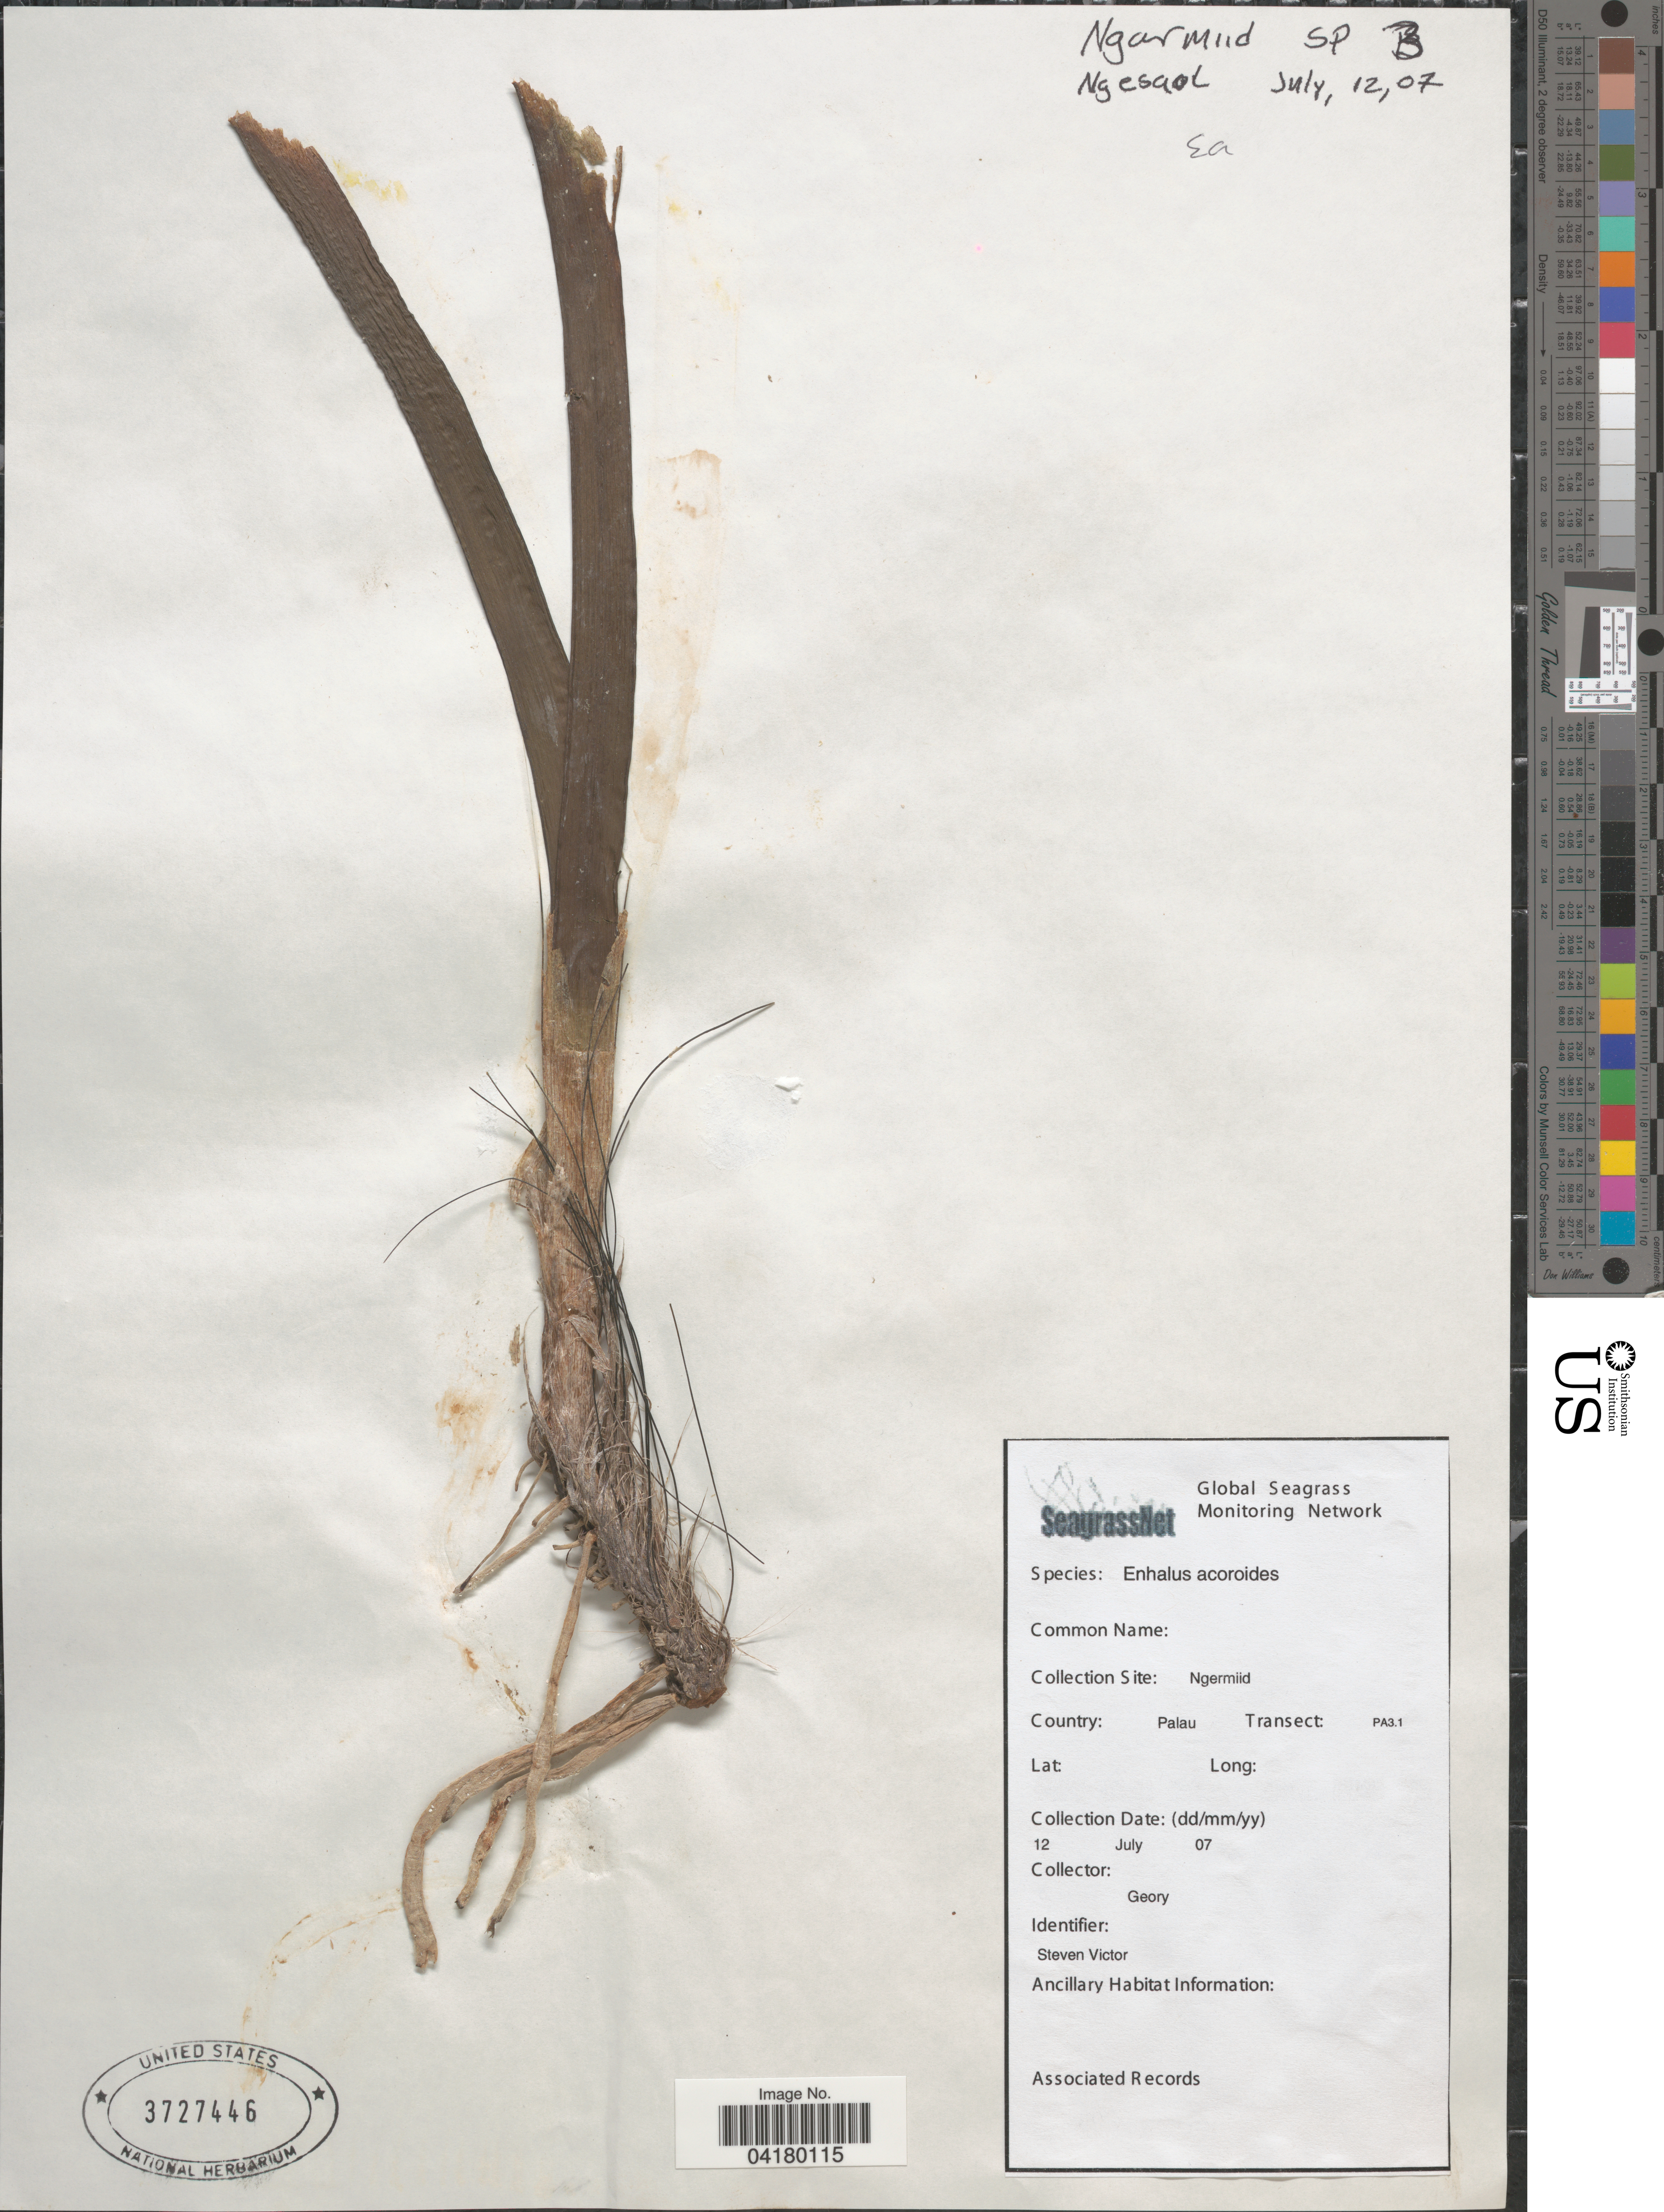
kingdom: Plantae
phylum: Tracheophyta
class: Liliopsida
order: Alismatales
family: Hydrocharitaceae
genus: Enhalus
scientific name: Enhalus acoroides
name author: (L. f.) Royle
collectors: Geor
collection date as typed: Transcribed d/m/y: 12/7/7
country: Palau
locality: Collection Site: Ngermiid. Country: Palau. Transect: PA3.1.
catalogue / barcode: US 3727446